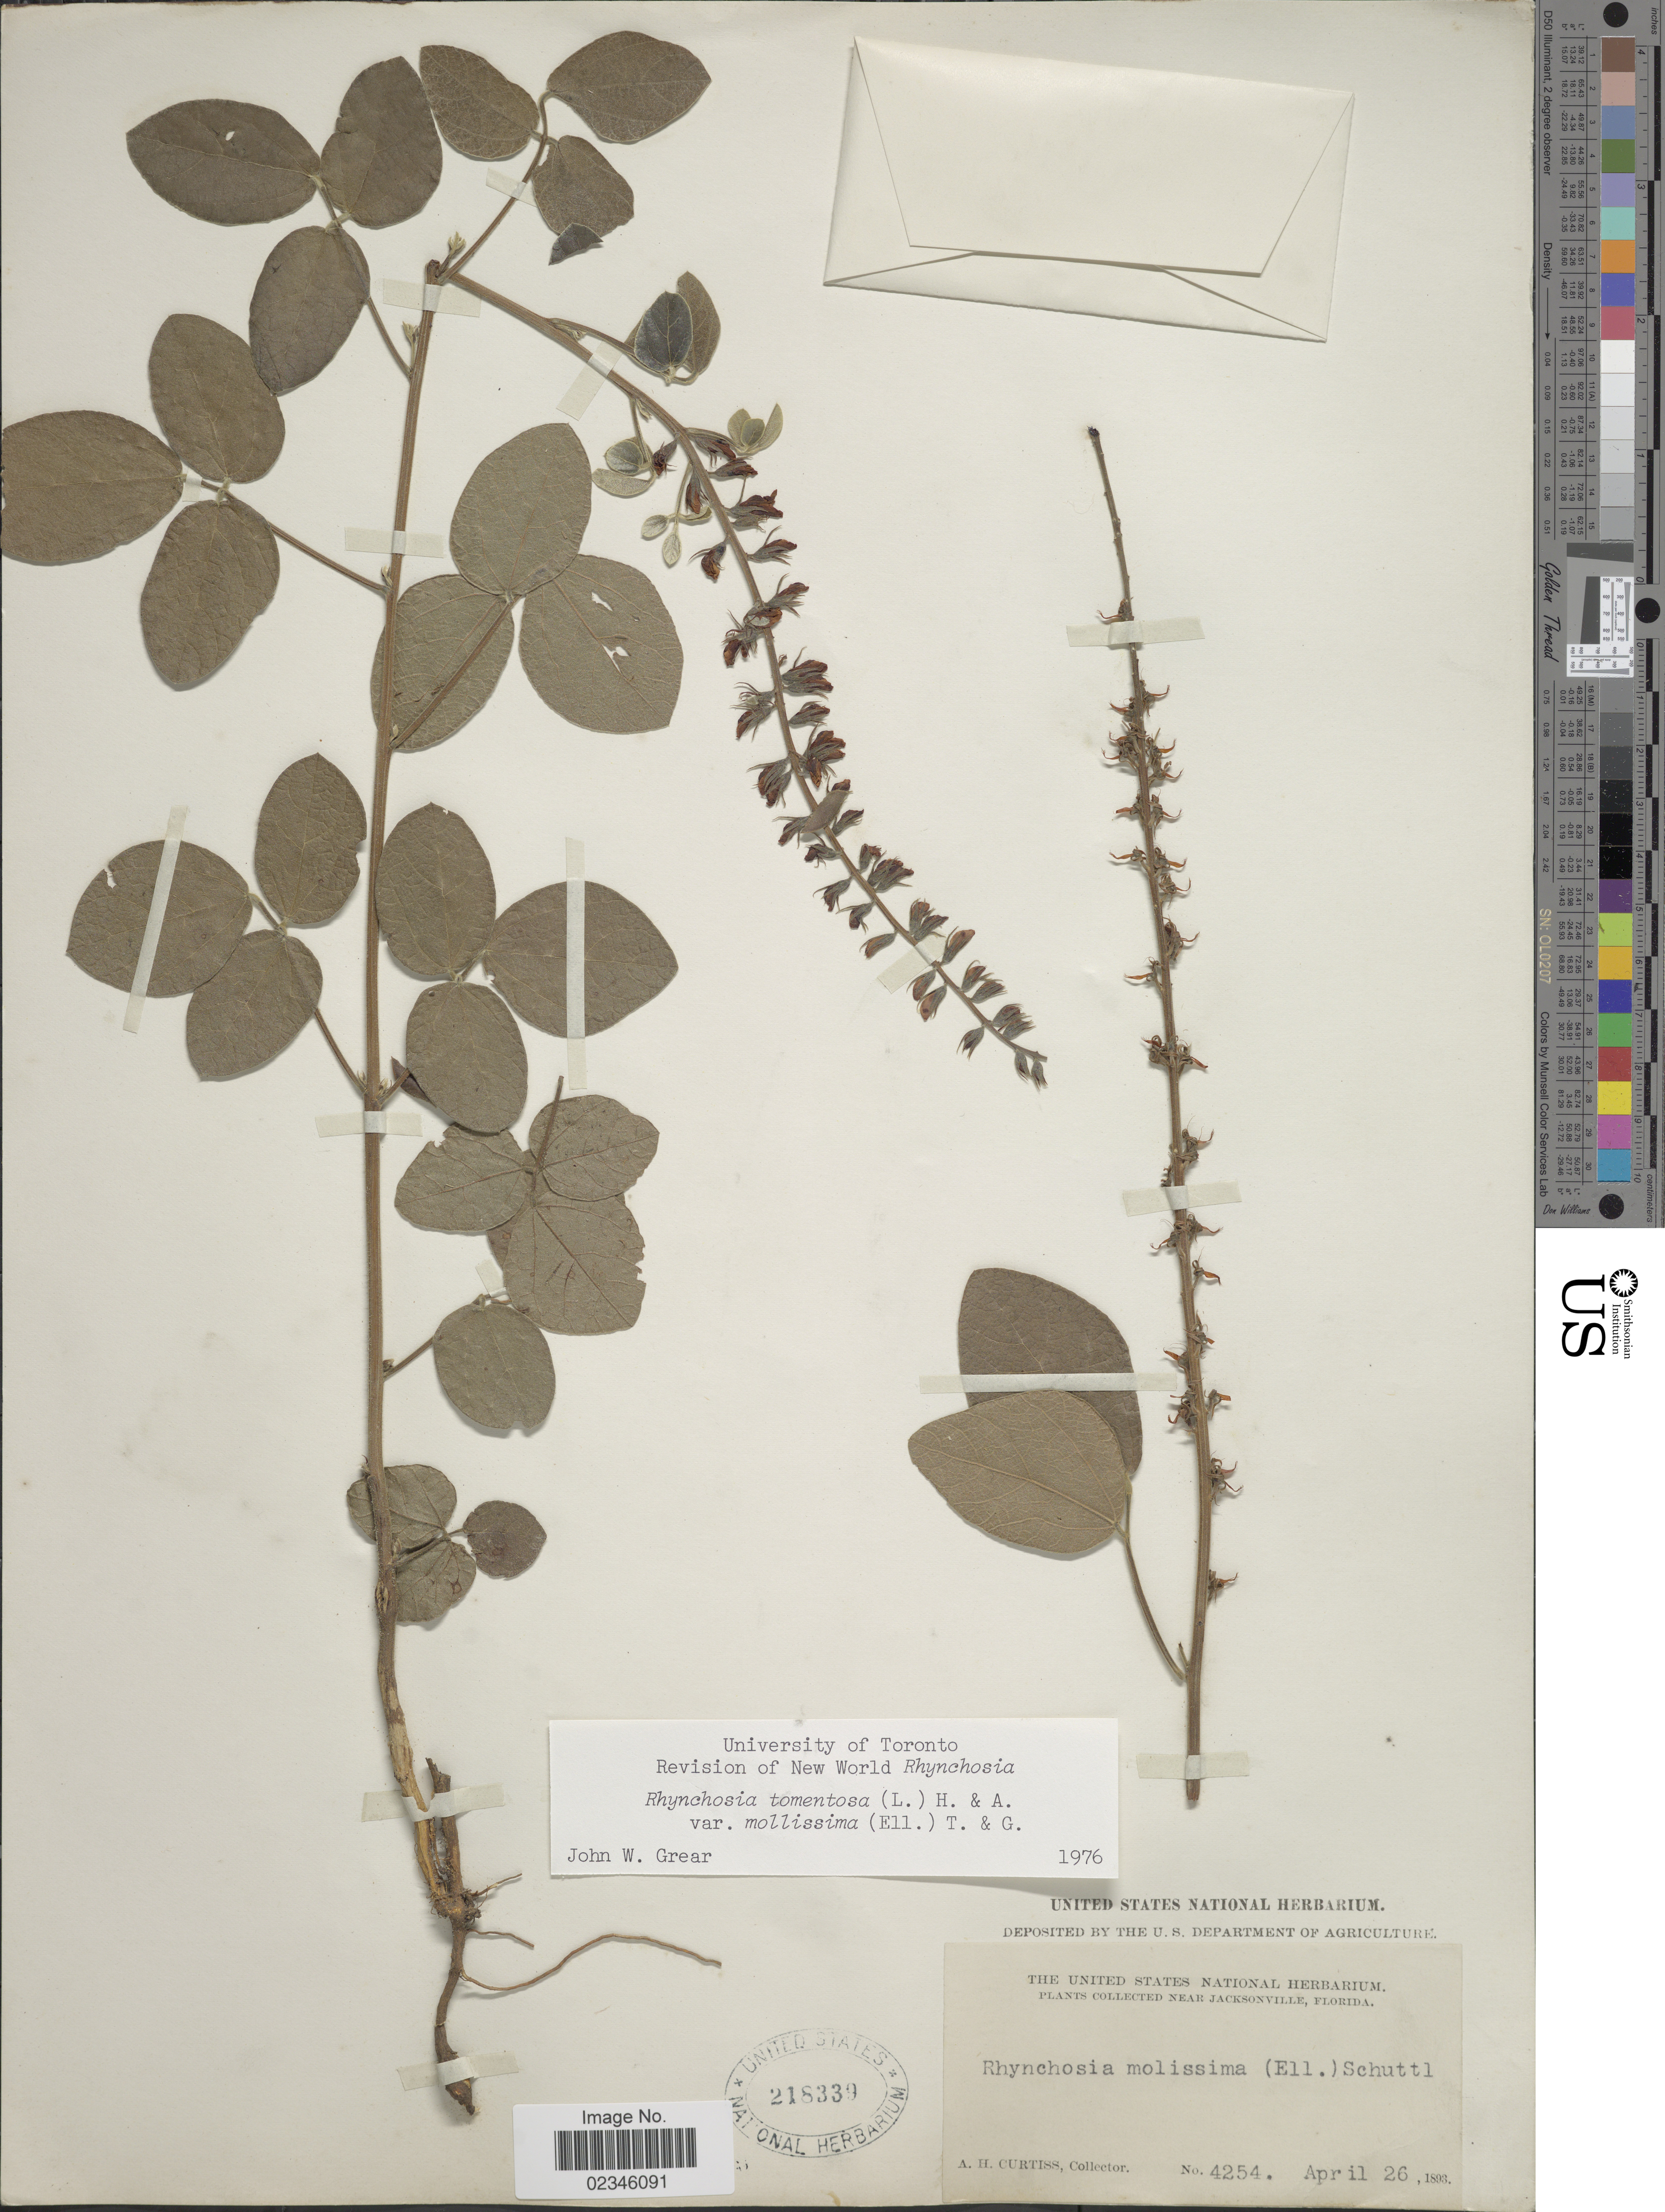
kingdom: Plantae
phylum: Tracheophyta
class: Magnoliopsida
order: Fabales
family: Fabaceae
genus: Rhynchosia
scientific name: Rhynchosia tomentosa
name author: (L.) Hook. & Arn.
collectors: A. H. Curtiss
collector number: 4254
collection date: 1893-04-26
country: United States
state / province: Florida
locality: Near Jacksonville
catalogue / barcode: US 218339